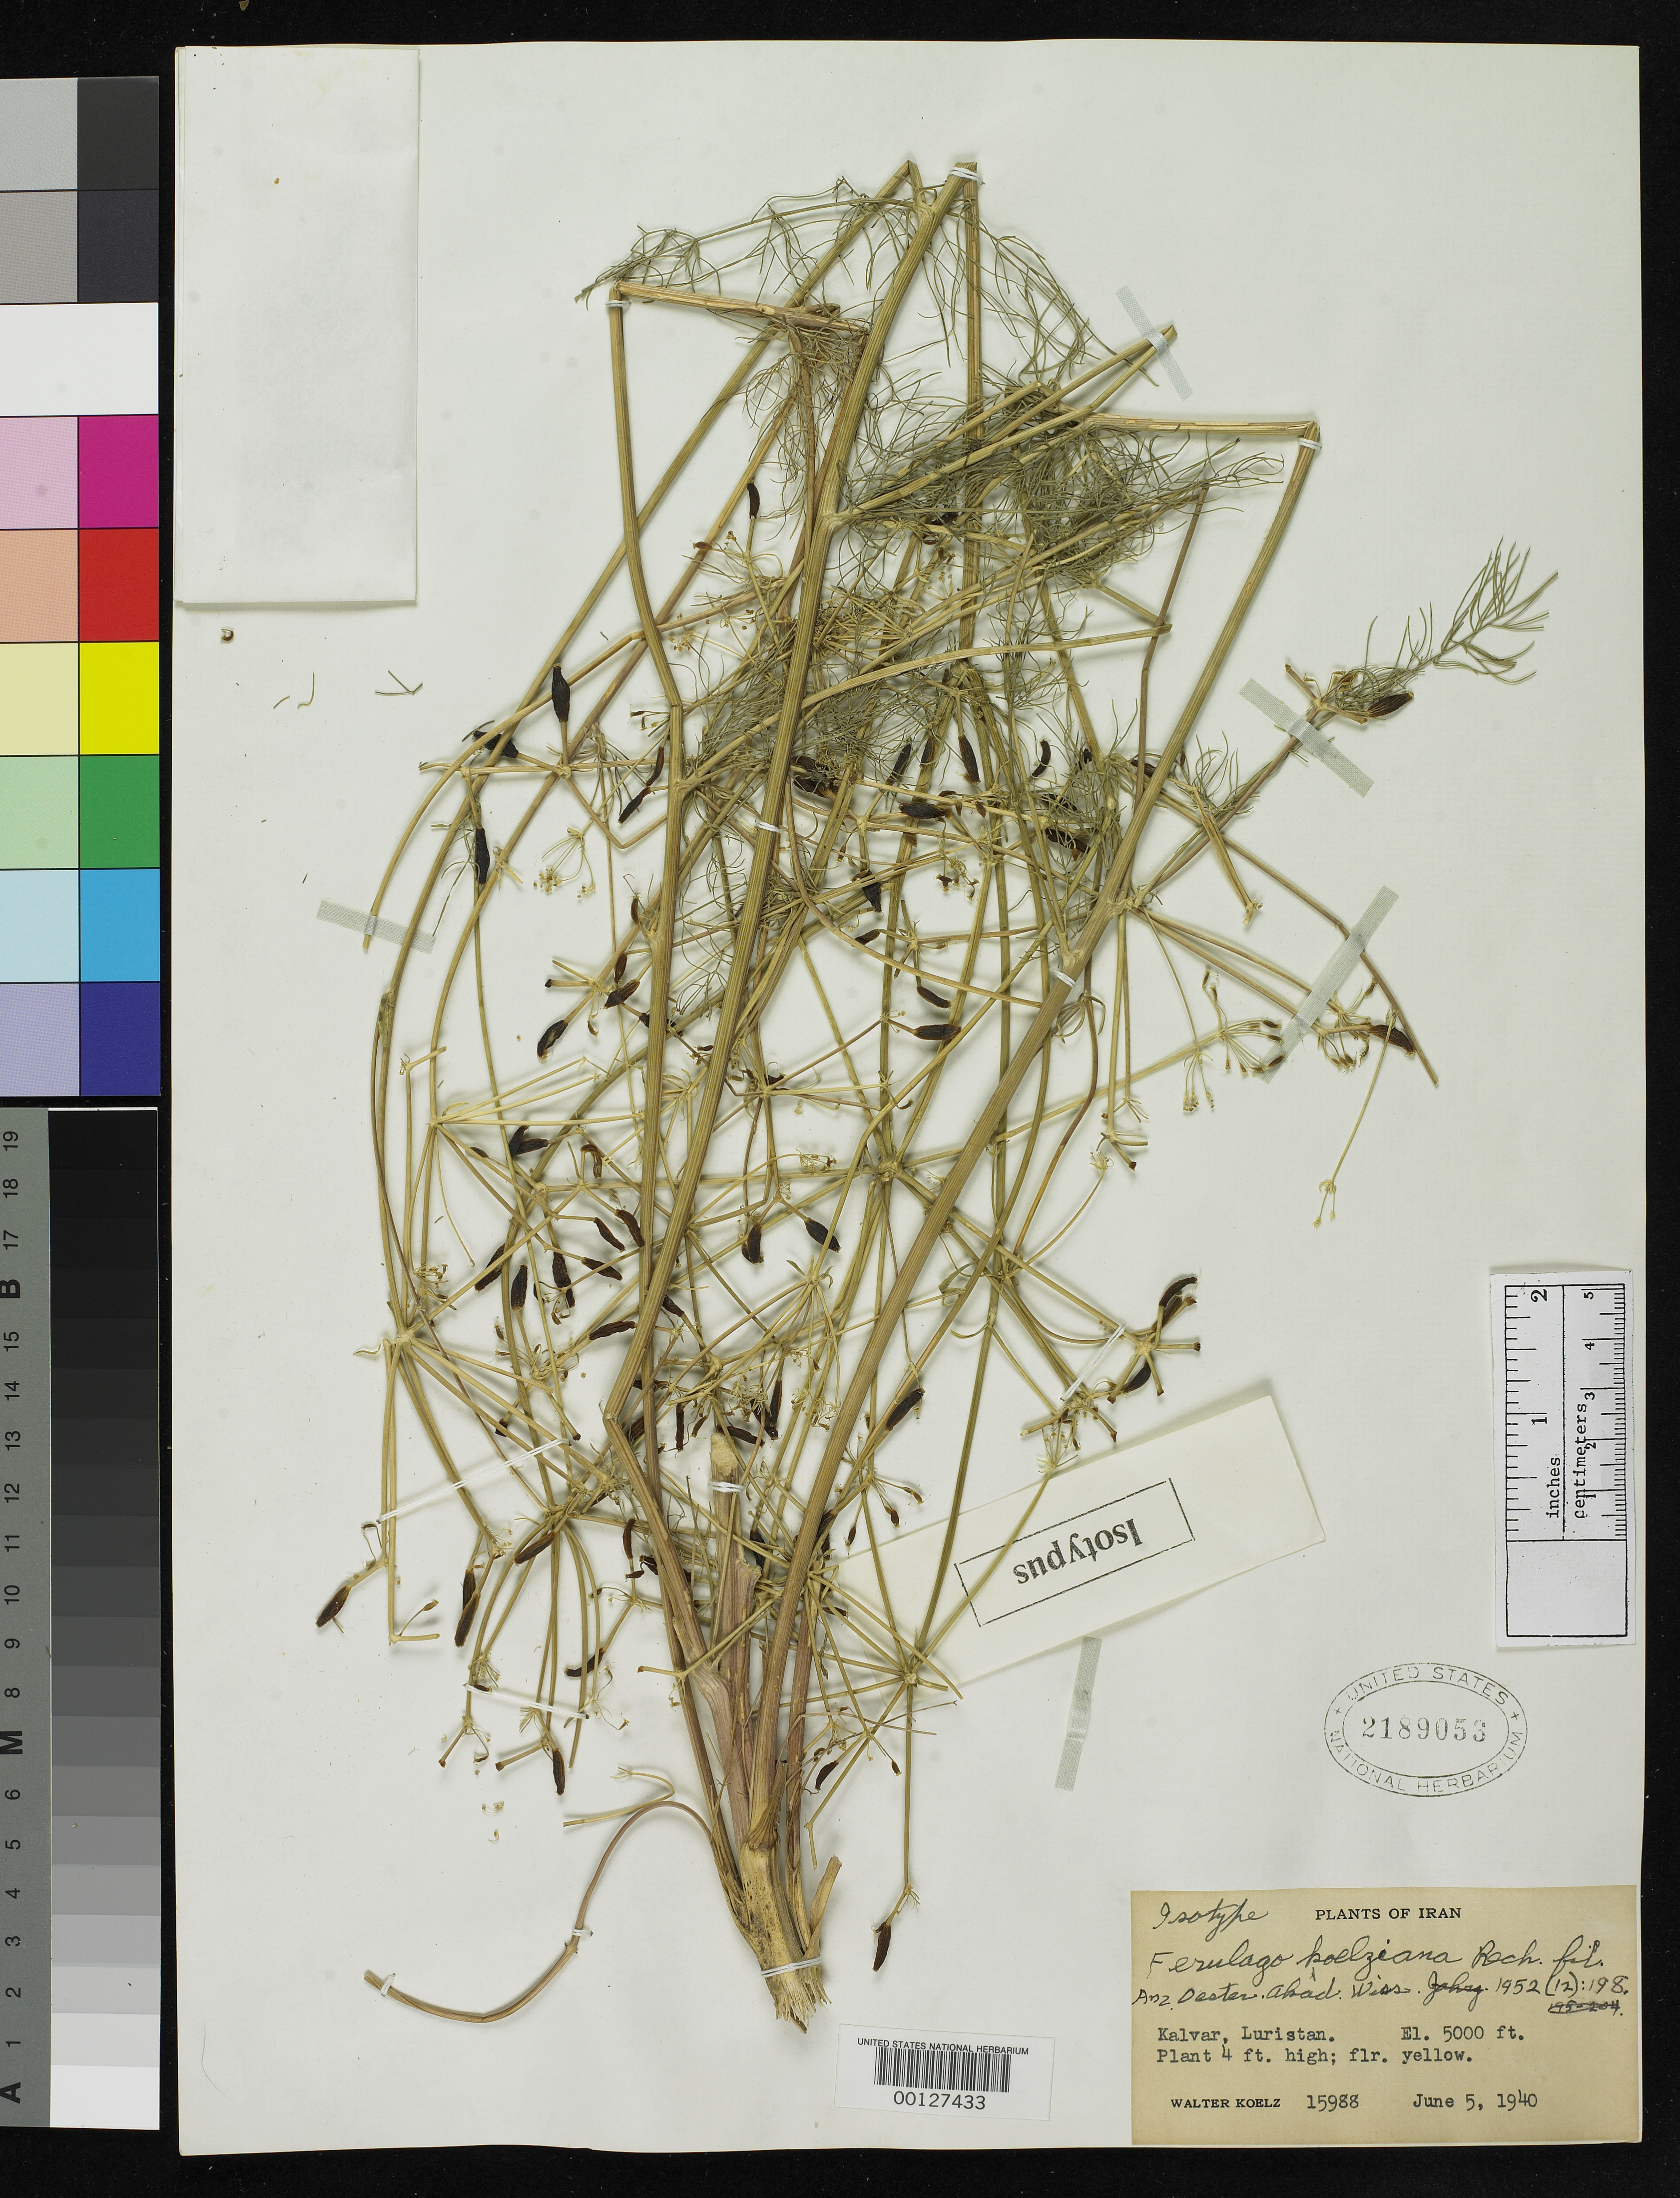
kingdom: Plantae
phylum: Tracheophyta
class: Magnoliopsida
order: Apiales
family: Apiaceae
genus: Ferulago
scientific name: Ferulago koelziana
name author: Rech. f.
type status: Isotype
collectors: W. N. Koelz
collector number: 15988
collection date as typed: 05 Jun 1940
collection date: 1940-06-05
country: Iran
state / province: Lorestan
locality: Kalvar.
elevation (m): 1524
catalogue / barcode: US 2189053